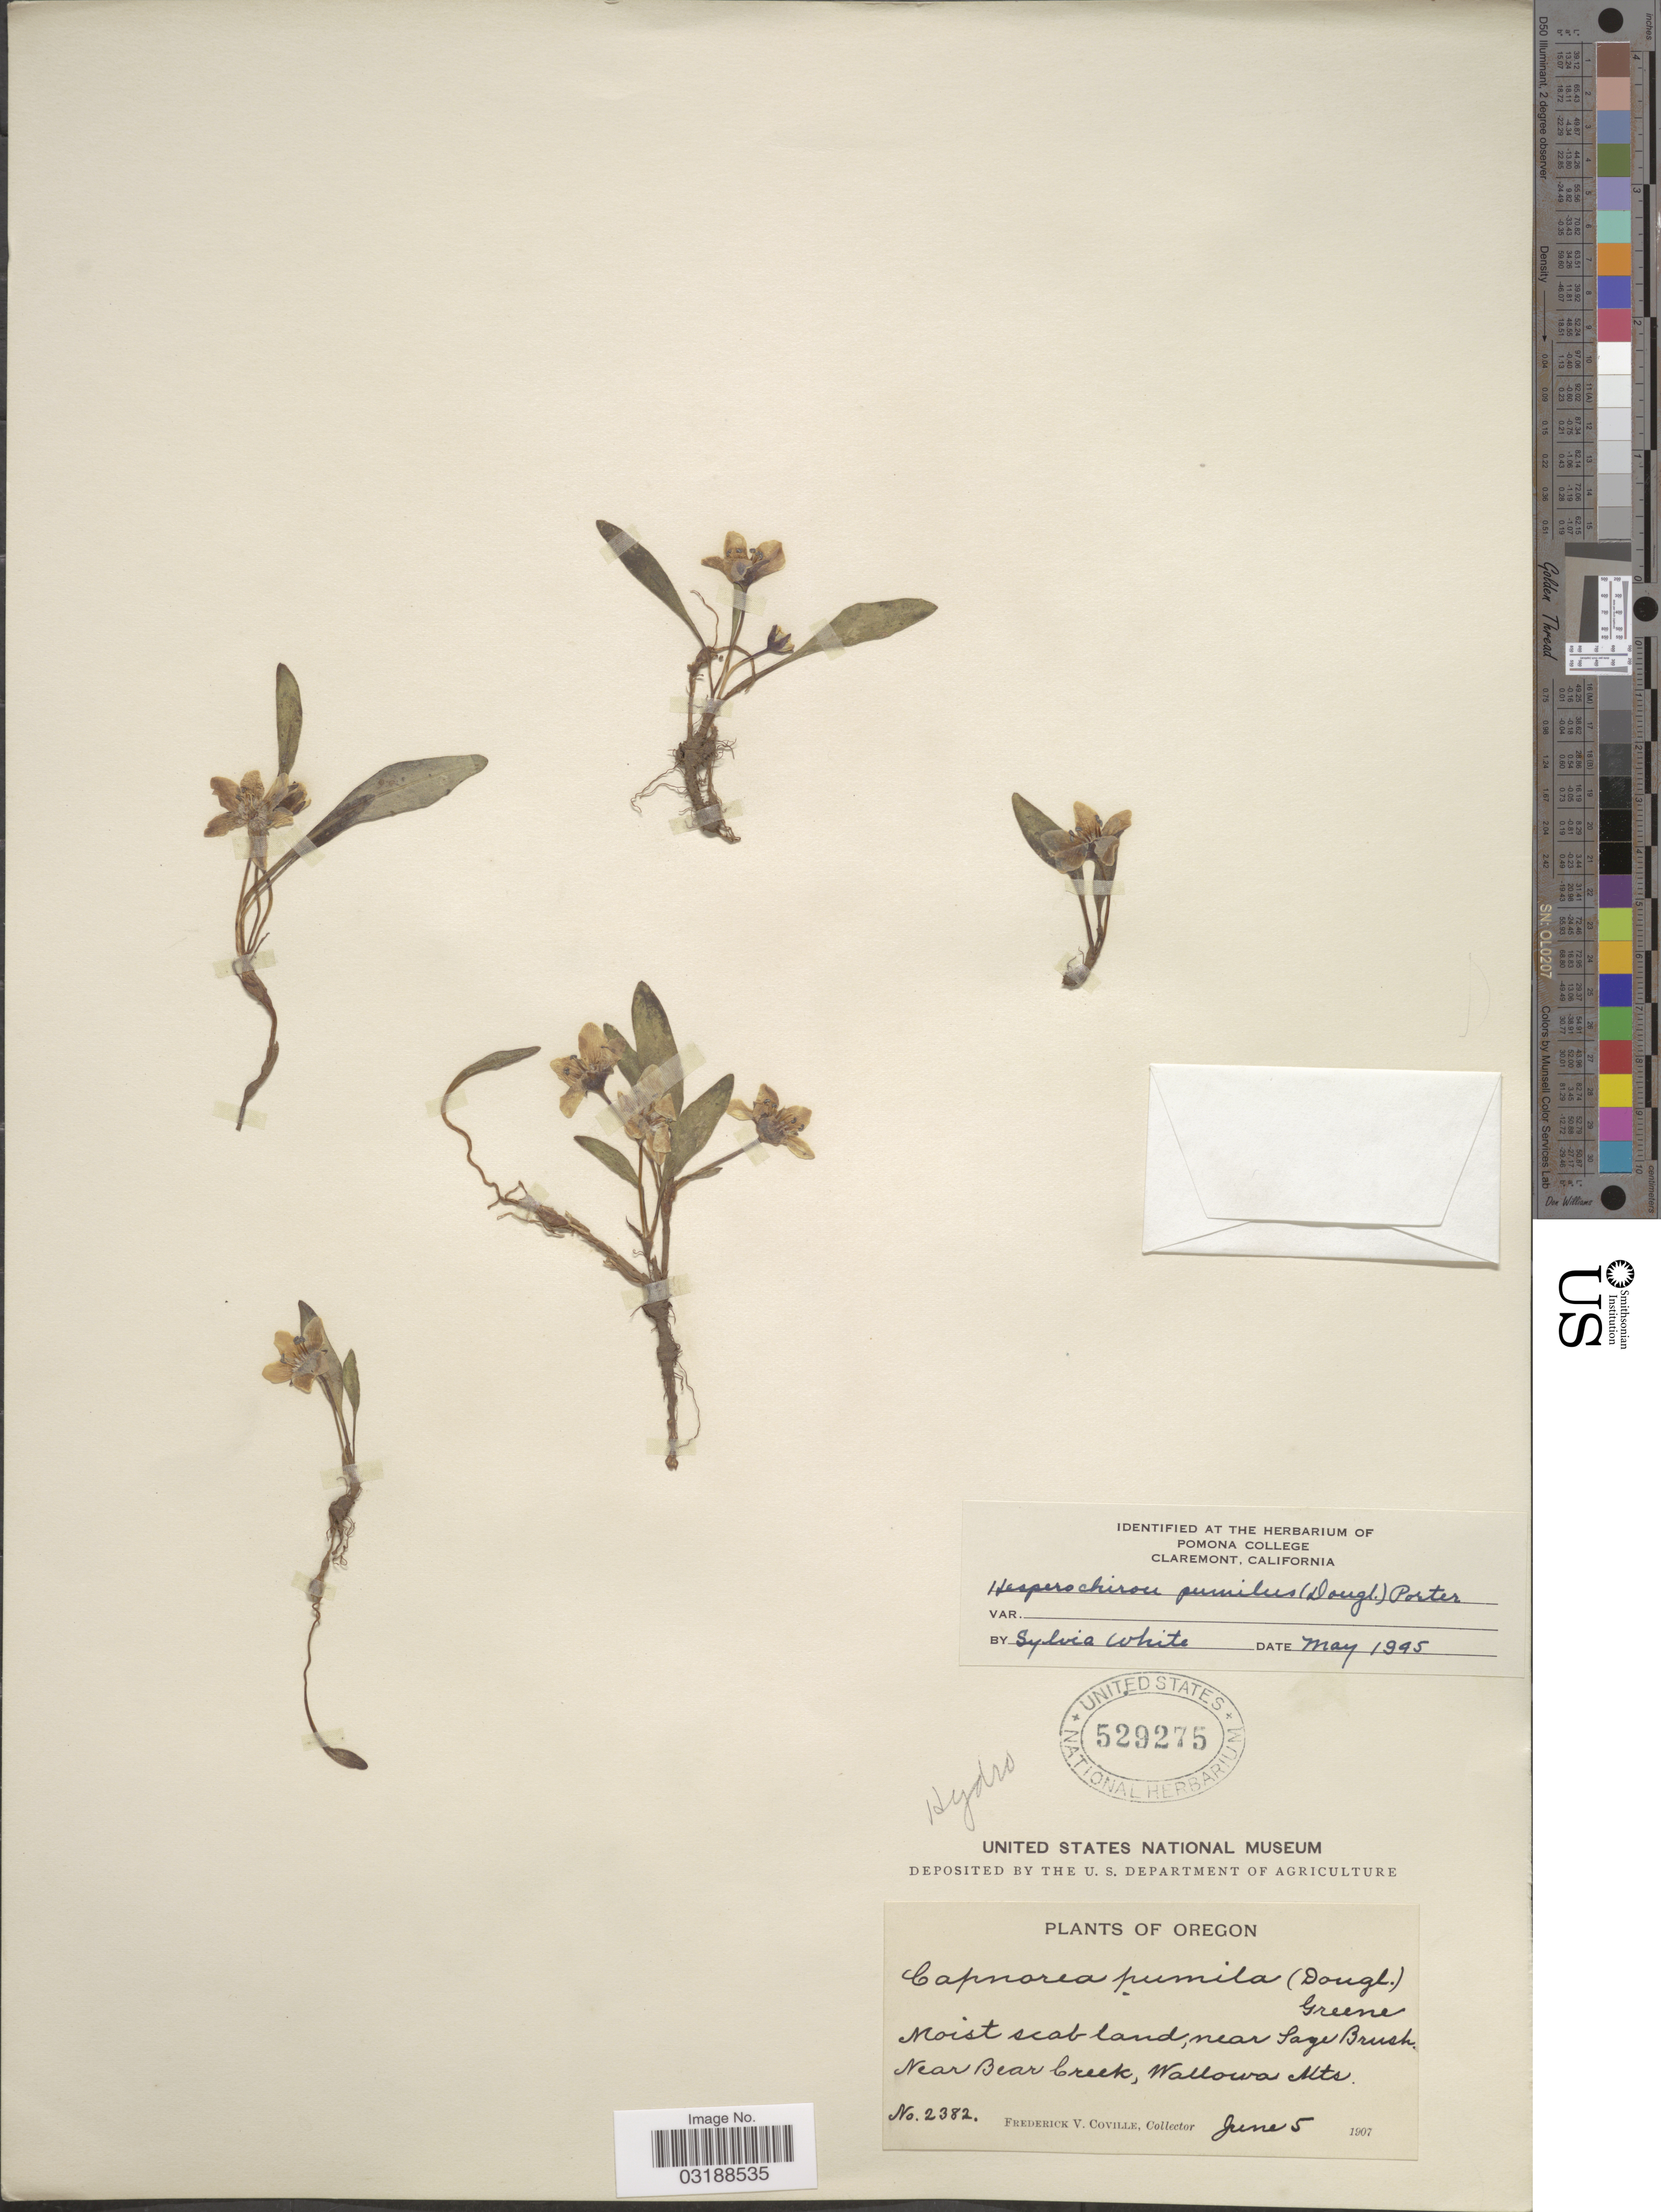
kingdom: Plantae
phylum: Tracheophyta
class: Magnoliopsida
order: Boraginales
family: Hydrophyllaceae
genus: Hesperochiron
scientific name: Hesperochiron pumilus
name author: (Griseb.) Porter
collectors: F. V. Coville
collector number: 2382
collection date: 1907-06-05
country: United States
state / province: Oregon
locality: Near Sage Brush. Near Bear Creek, Wallowa Mts.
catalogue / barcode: US 529275